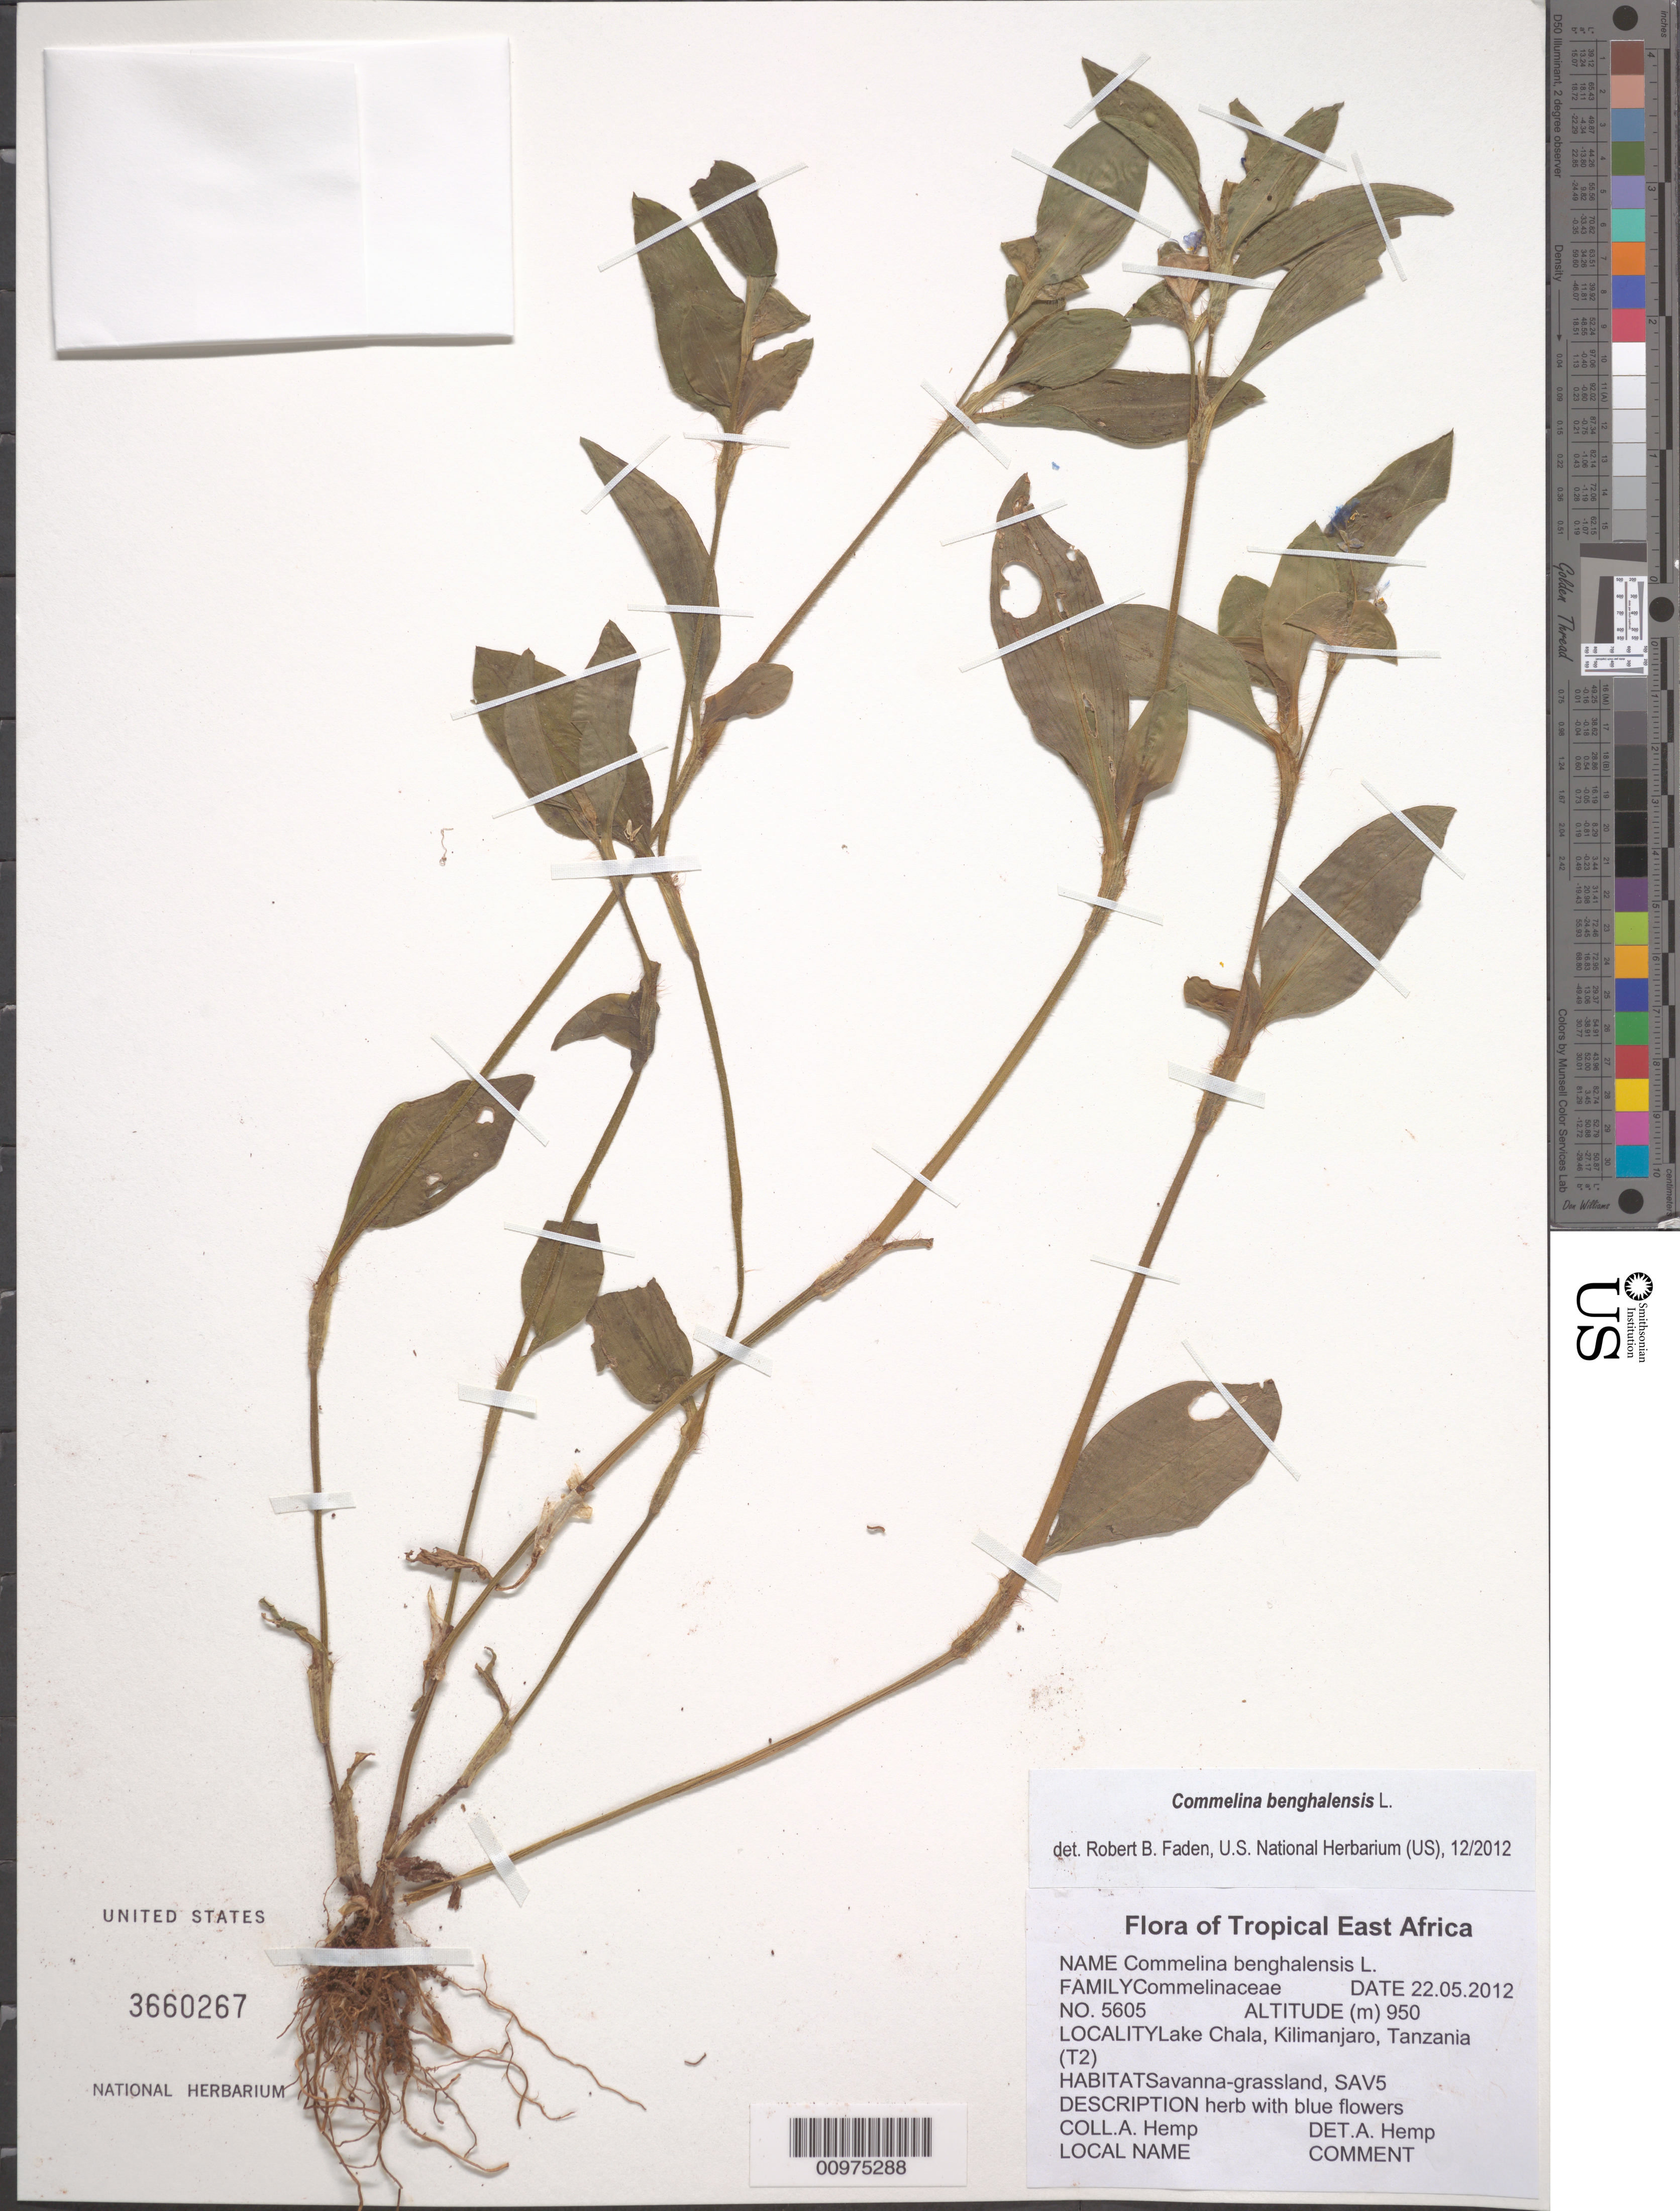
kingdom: Plantae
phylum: Tracheophyta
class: Liliopsida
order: Commelinales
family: Commelinaceae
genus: Commelina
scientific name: Commelina benghalensis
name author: L.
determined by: Faden, Robert B., (US), Smithsonian Institution - National Museum of Natural History (UNITED STATES)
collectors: A. Hemp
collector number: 5605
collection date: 2012-05-22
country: Tanzania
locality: T2; Lake Chala, Kilimanjaro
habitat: Savanna-grassland, SAQV5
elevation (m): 950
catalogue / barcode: US 3660267